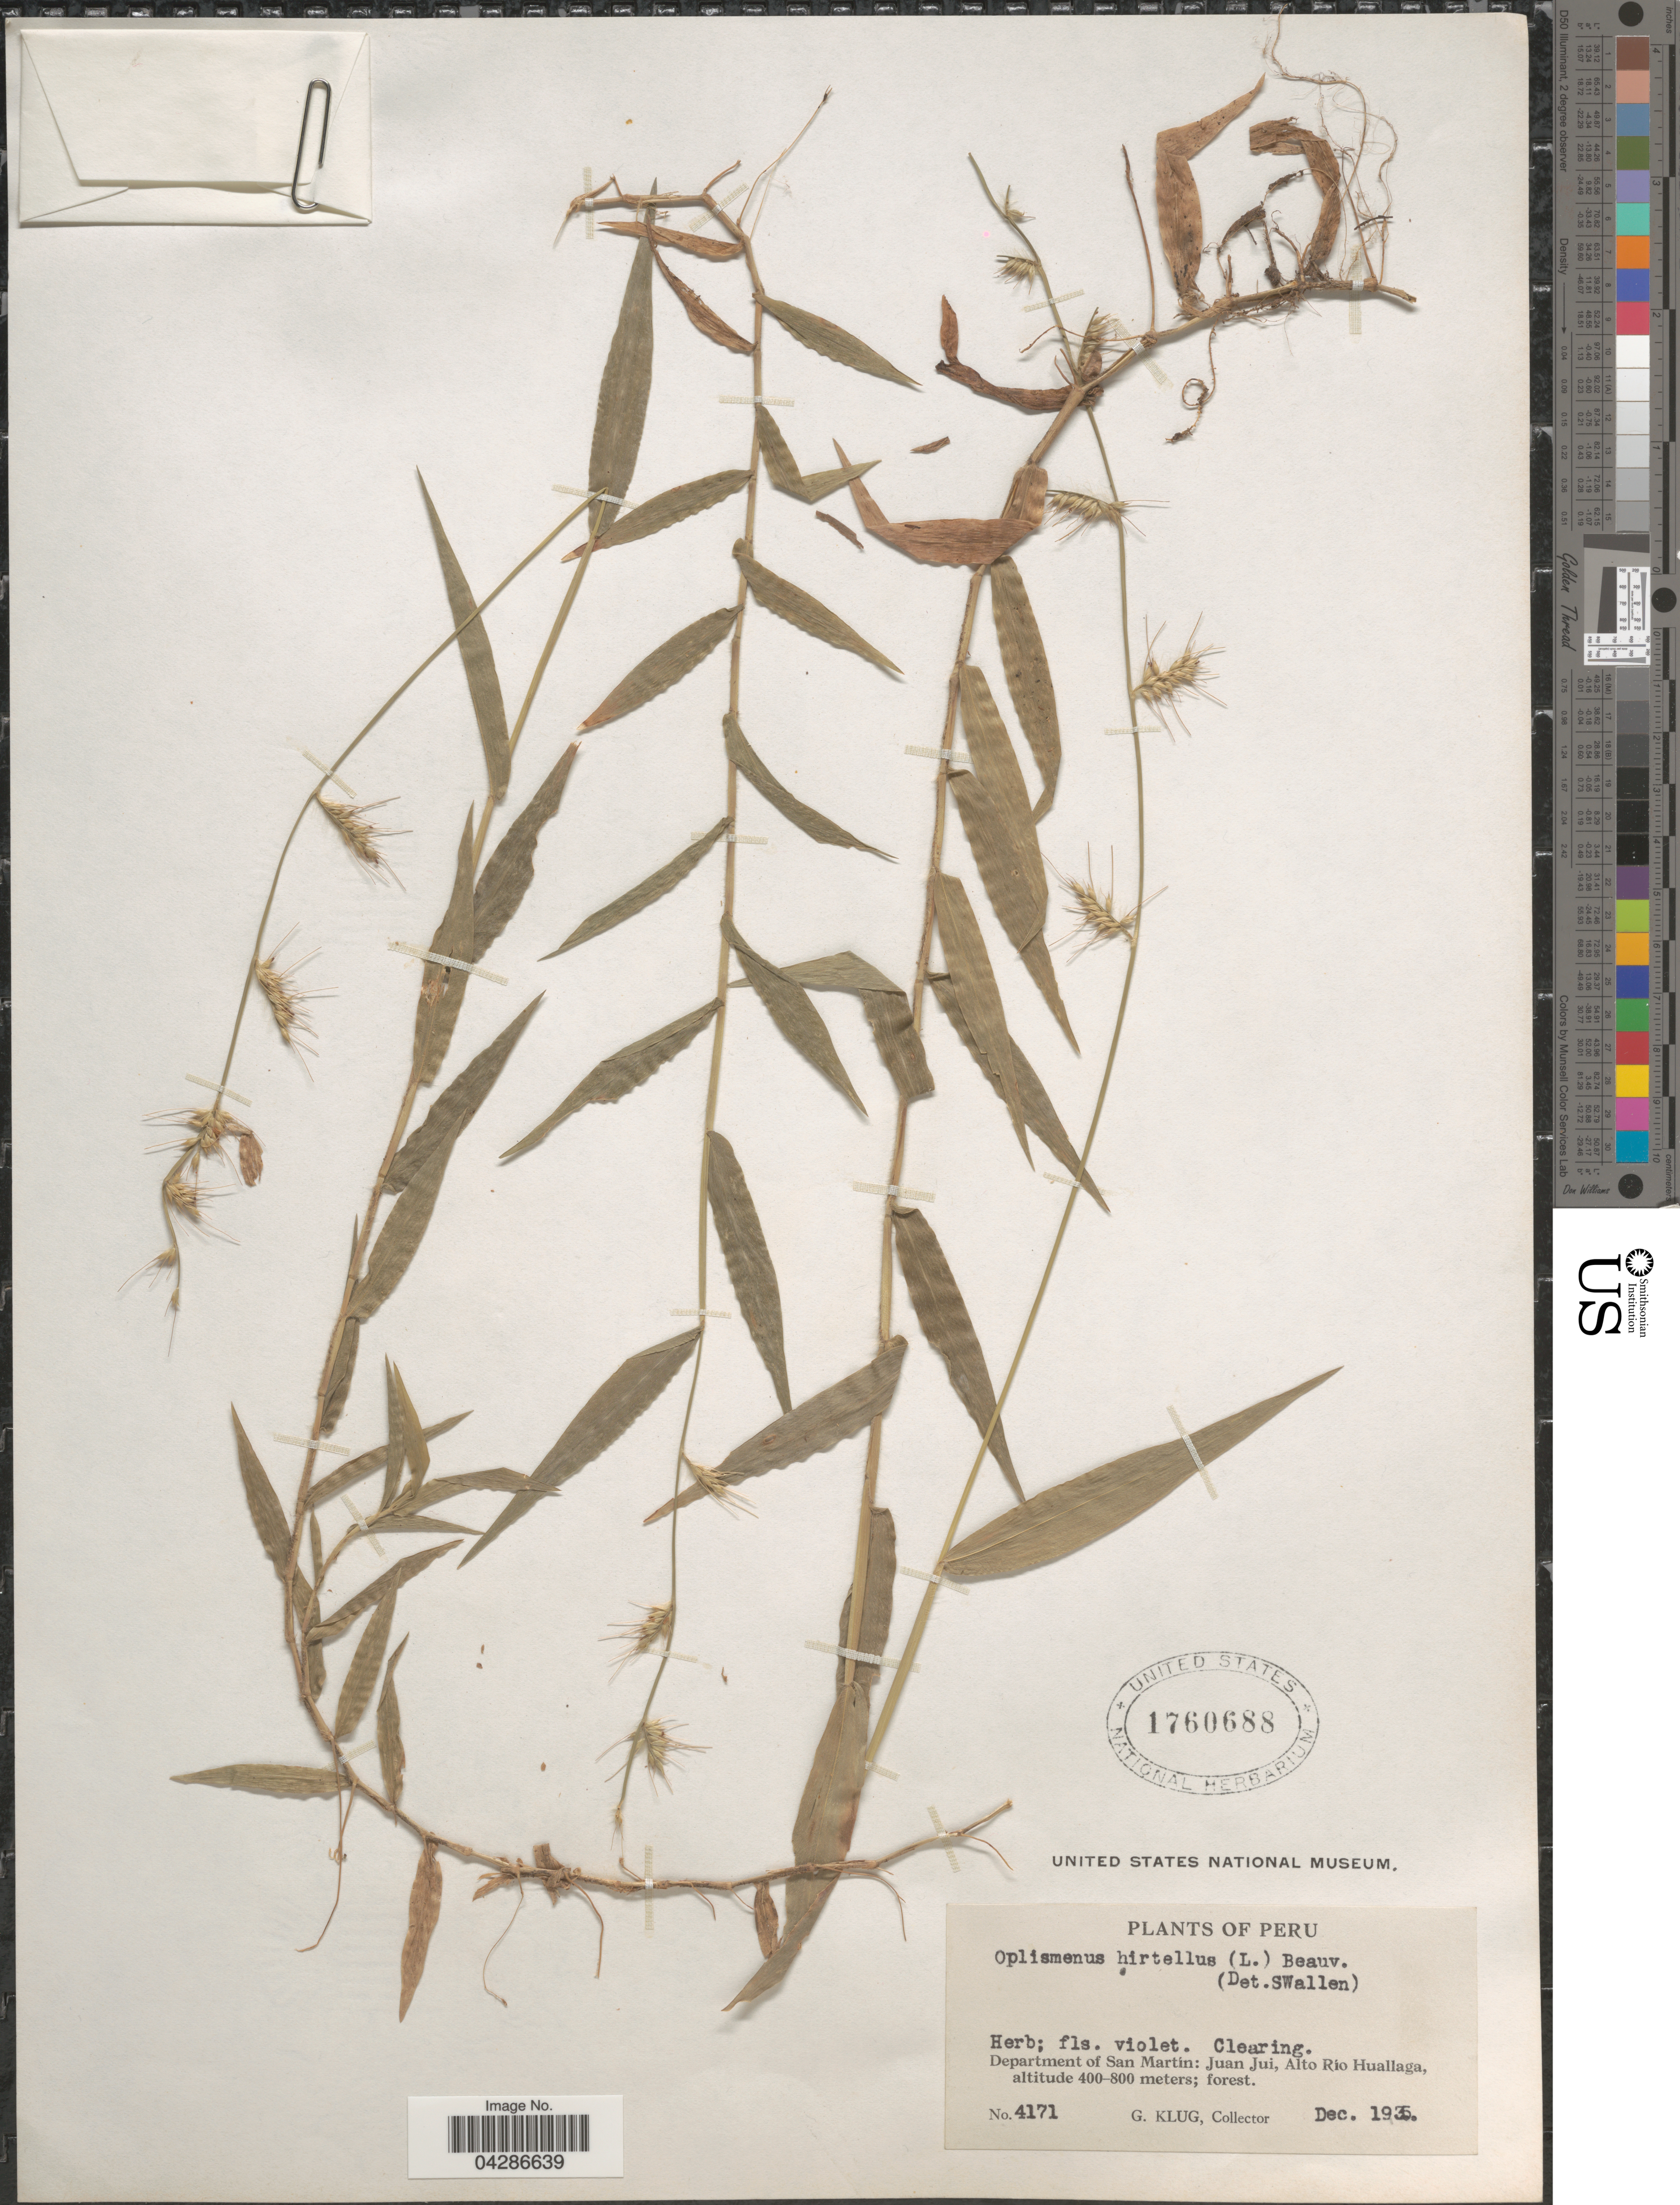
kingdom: Plantae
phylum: Tracheophyta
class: Liliopsida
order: Poales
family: Poaceae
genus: Oplismenus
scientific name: Oplismenus hirtellus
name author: (L.) P. Beauv.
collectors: G. Klug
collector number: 4171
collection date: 1935-12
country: Peru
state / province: San Martín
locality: Department of San Martin: Juan Jui, Alto Rio Huallaga.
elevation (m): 400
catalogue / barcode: US 1760688